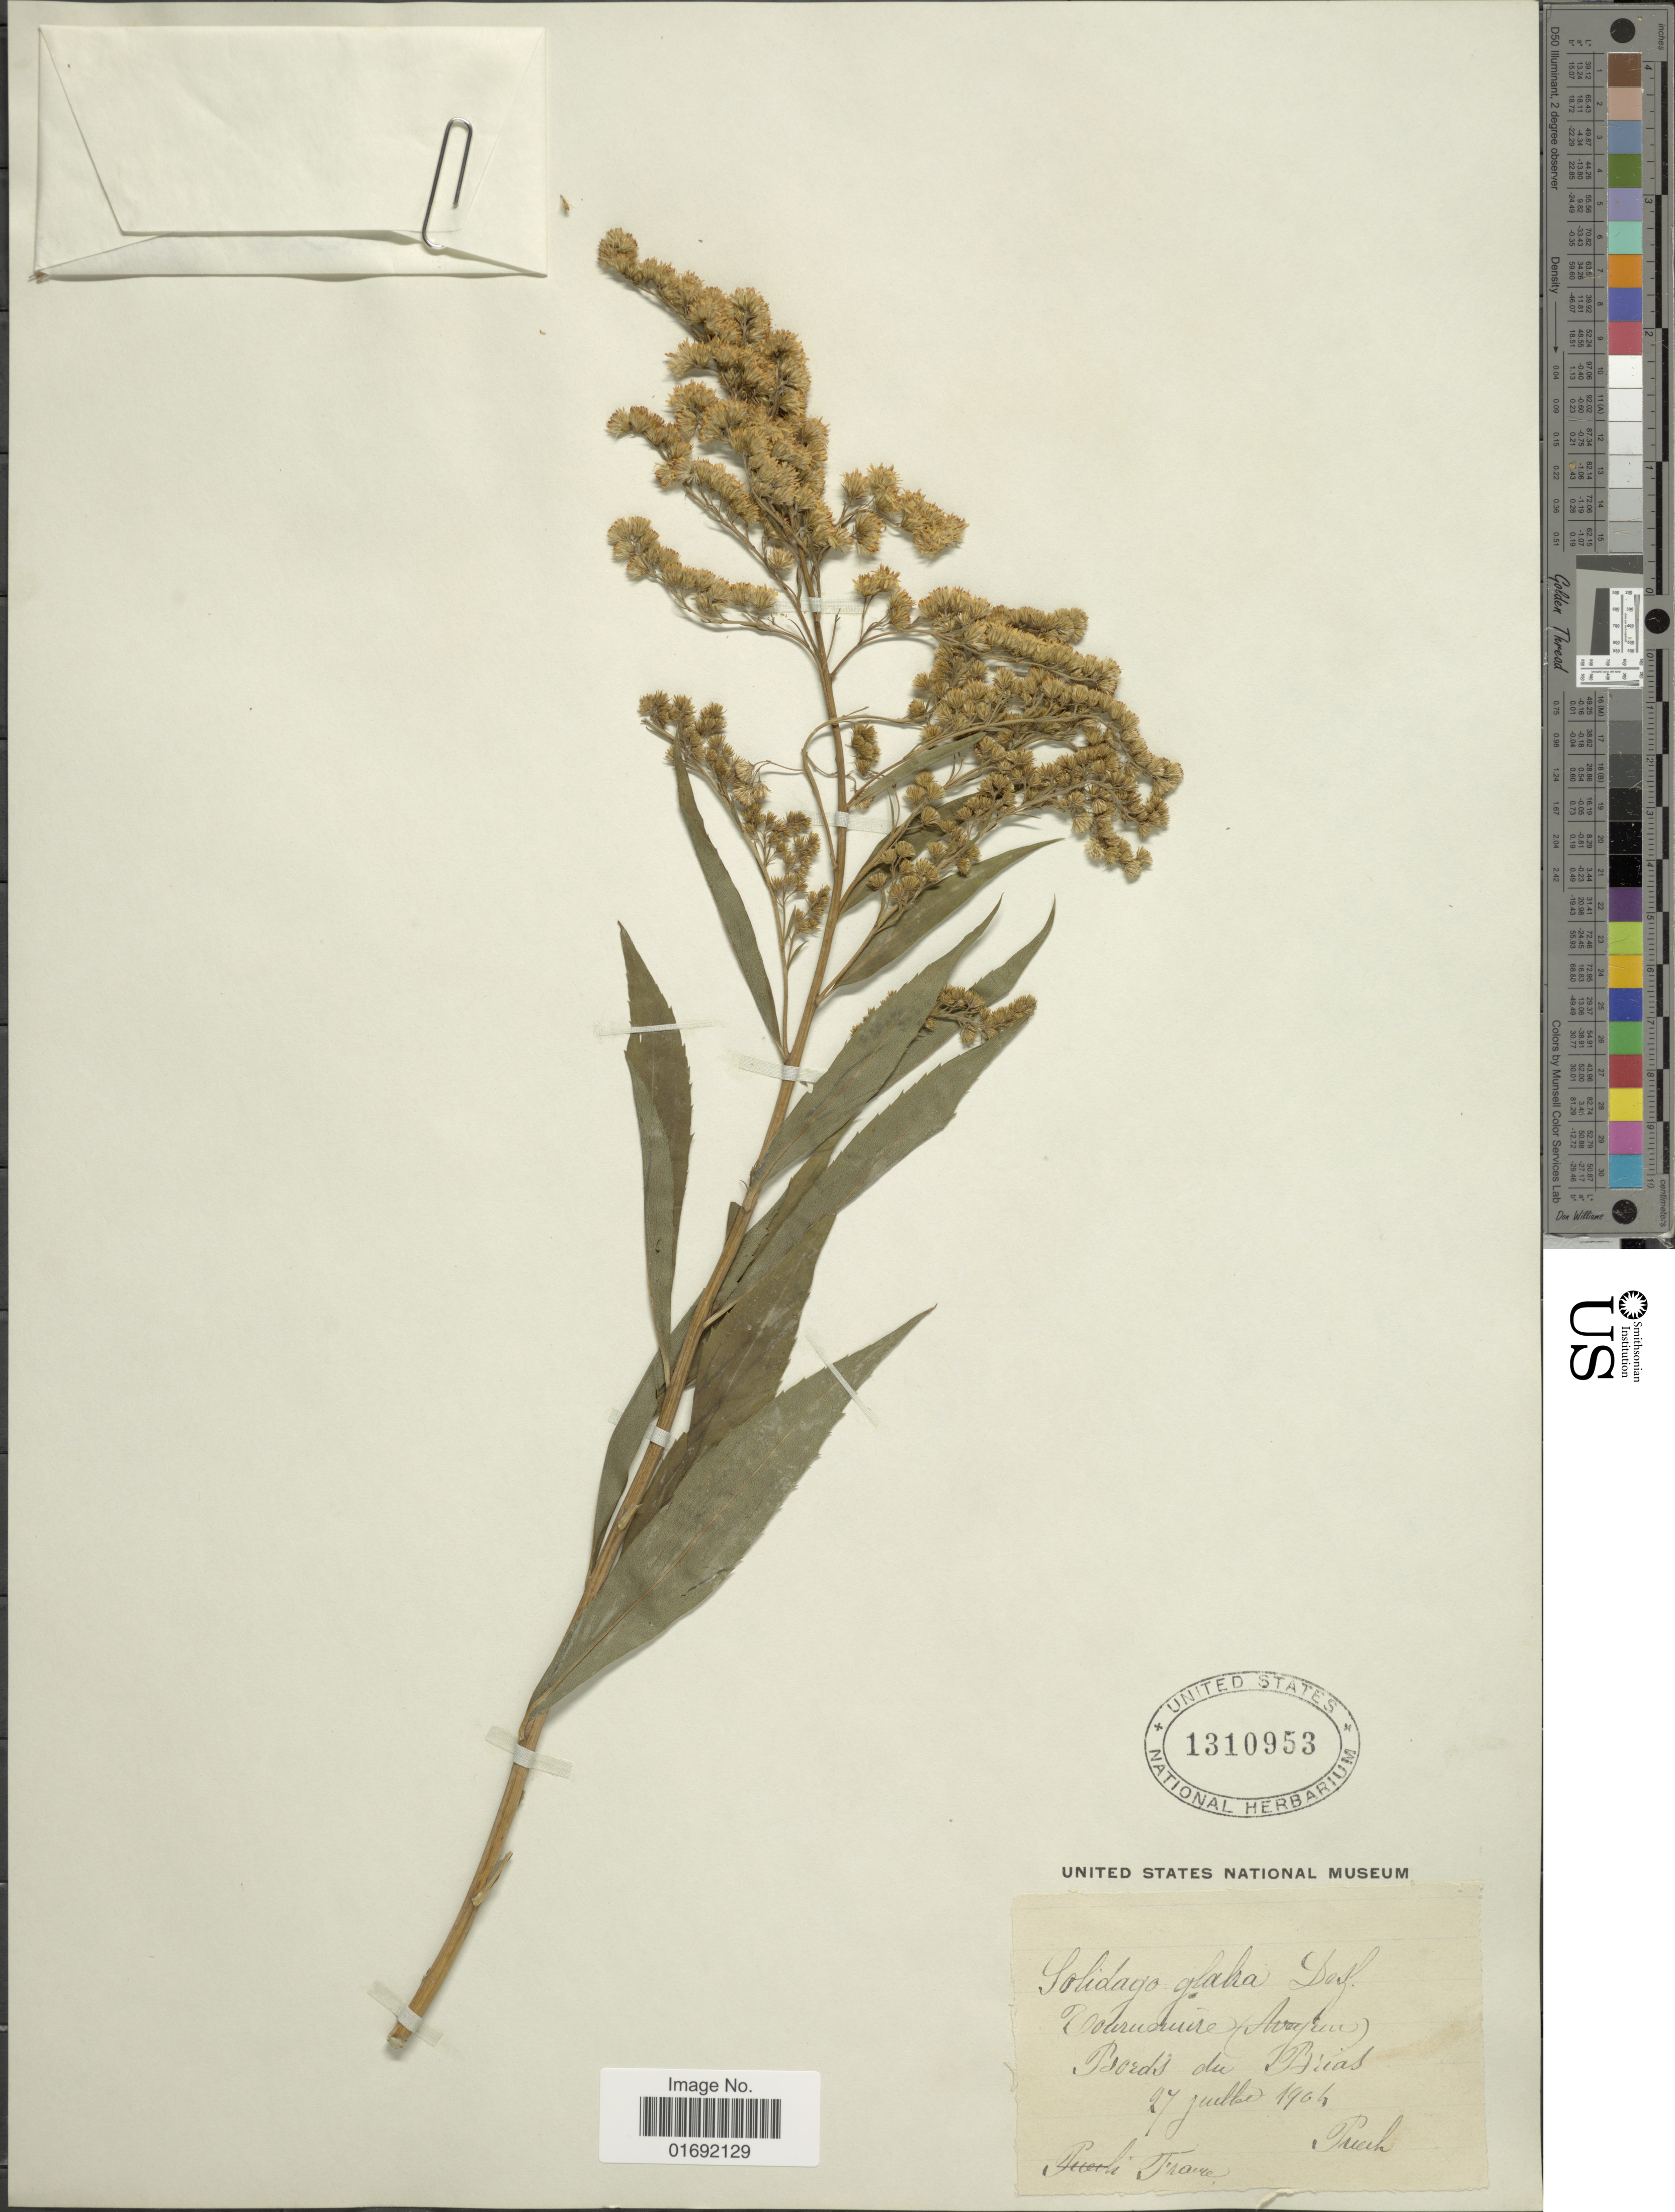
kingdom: Plantae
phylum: Tracheophyta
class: Magnoliopsida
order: Asterales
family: Asteraceae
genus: Solidago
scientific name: Solidago gigantea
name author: Aiton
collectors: Trome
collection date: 1904-07-27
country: France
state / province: Occitanie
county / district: Aveyron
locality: Bords du Biias, Preceh [interpreted] [unsure placement]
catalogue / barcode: US 1310953